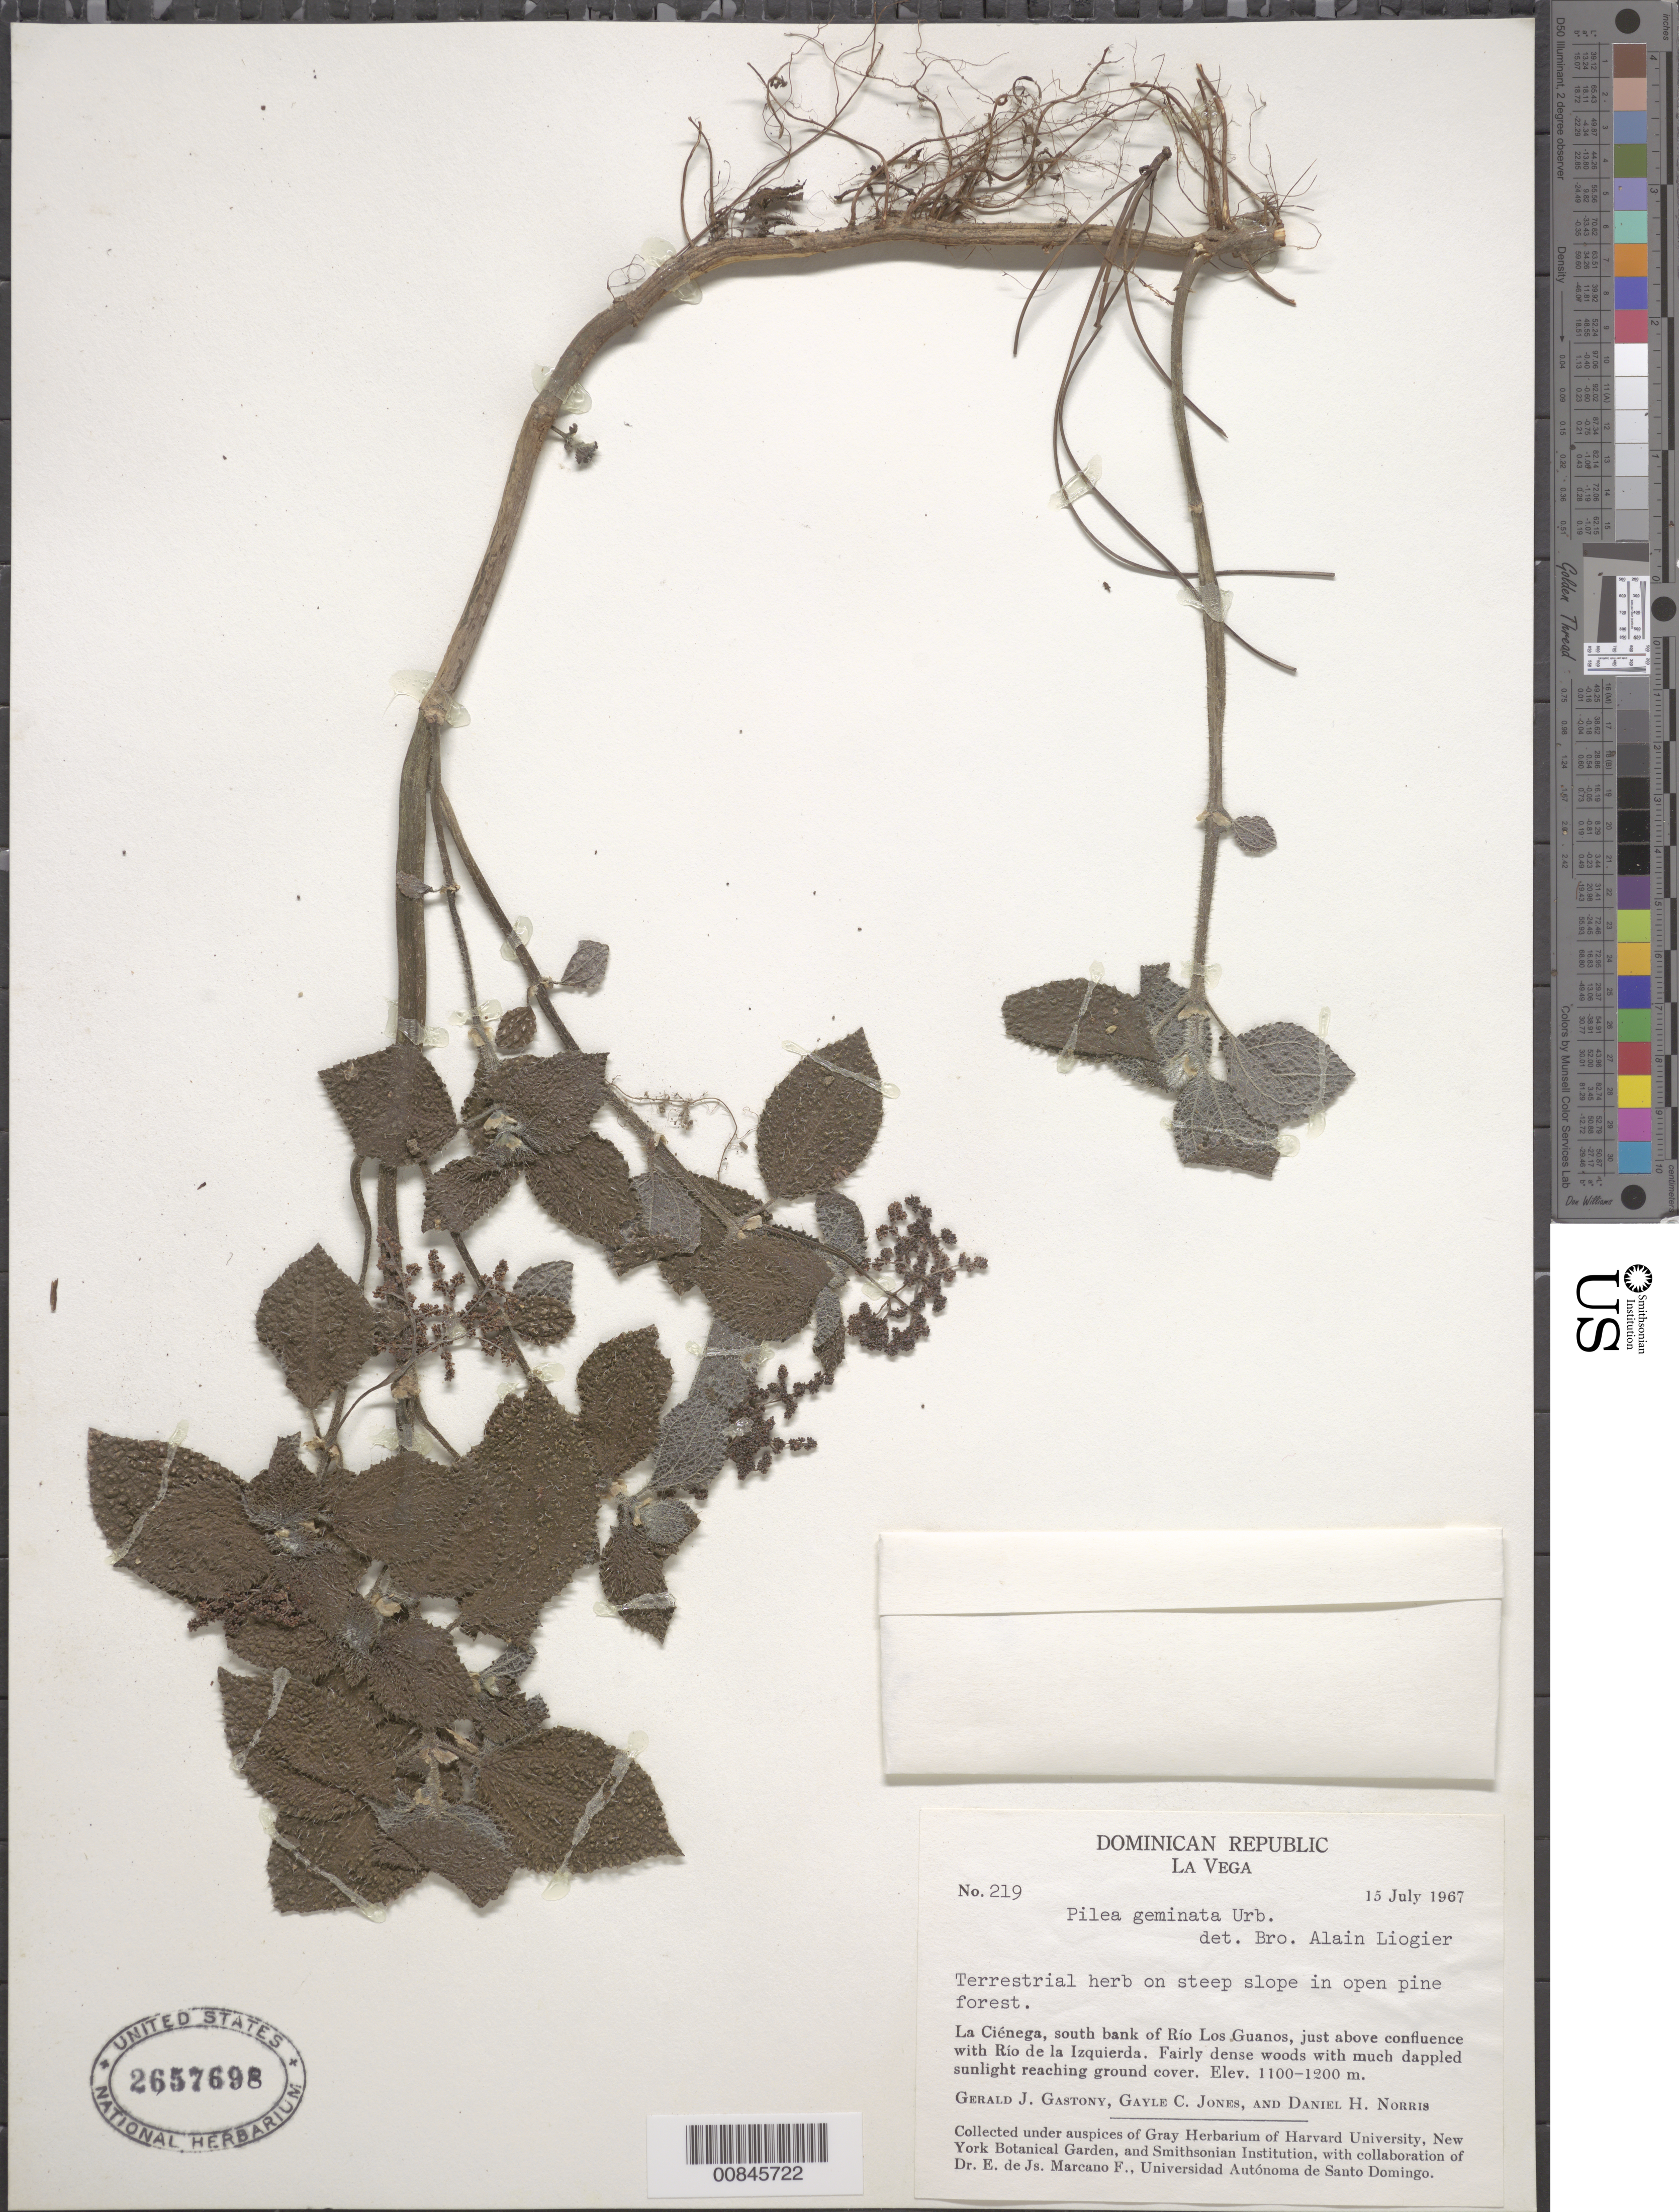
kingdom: Plantae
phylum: Tracheophyta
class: Magnoliopsida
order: Rosales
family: Urticaceae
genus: Pilea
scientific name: Pilea geminata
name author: Urb.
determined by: Liogier, Alain H.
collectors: G. Gastony, G. C. Jones & D. H. Norris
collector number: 219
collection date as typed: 15 Jul 1967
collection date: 1967-07-15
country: Dominican Republic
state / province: La Vega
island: Hispaniola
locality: La Ciénaga, south bank of Río Los Guanos, just above confluence with Río de la Izquierda.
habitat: Steep slope in open pine forest.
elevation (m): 1100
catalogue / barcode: US 2657698